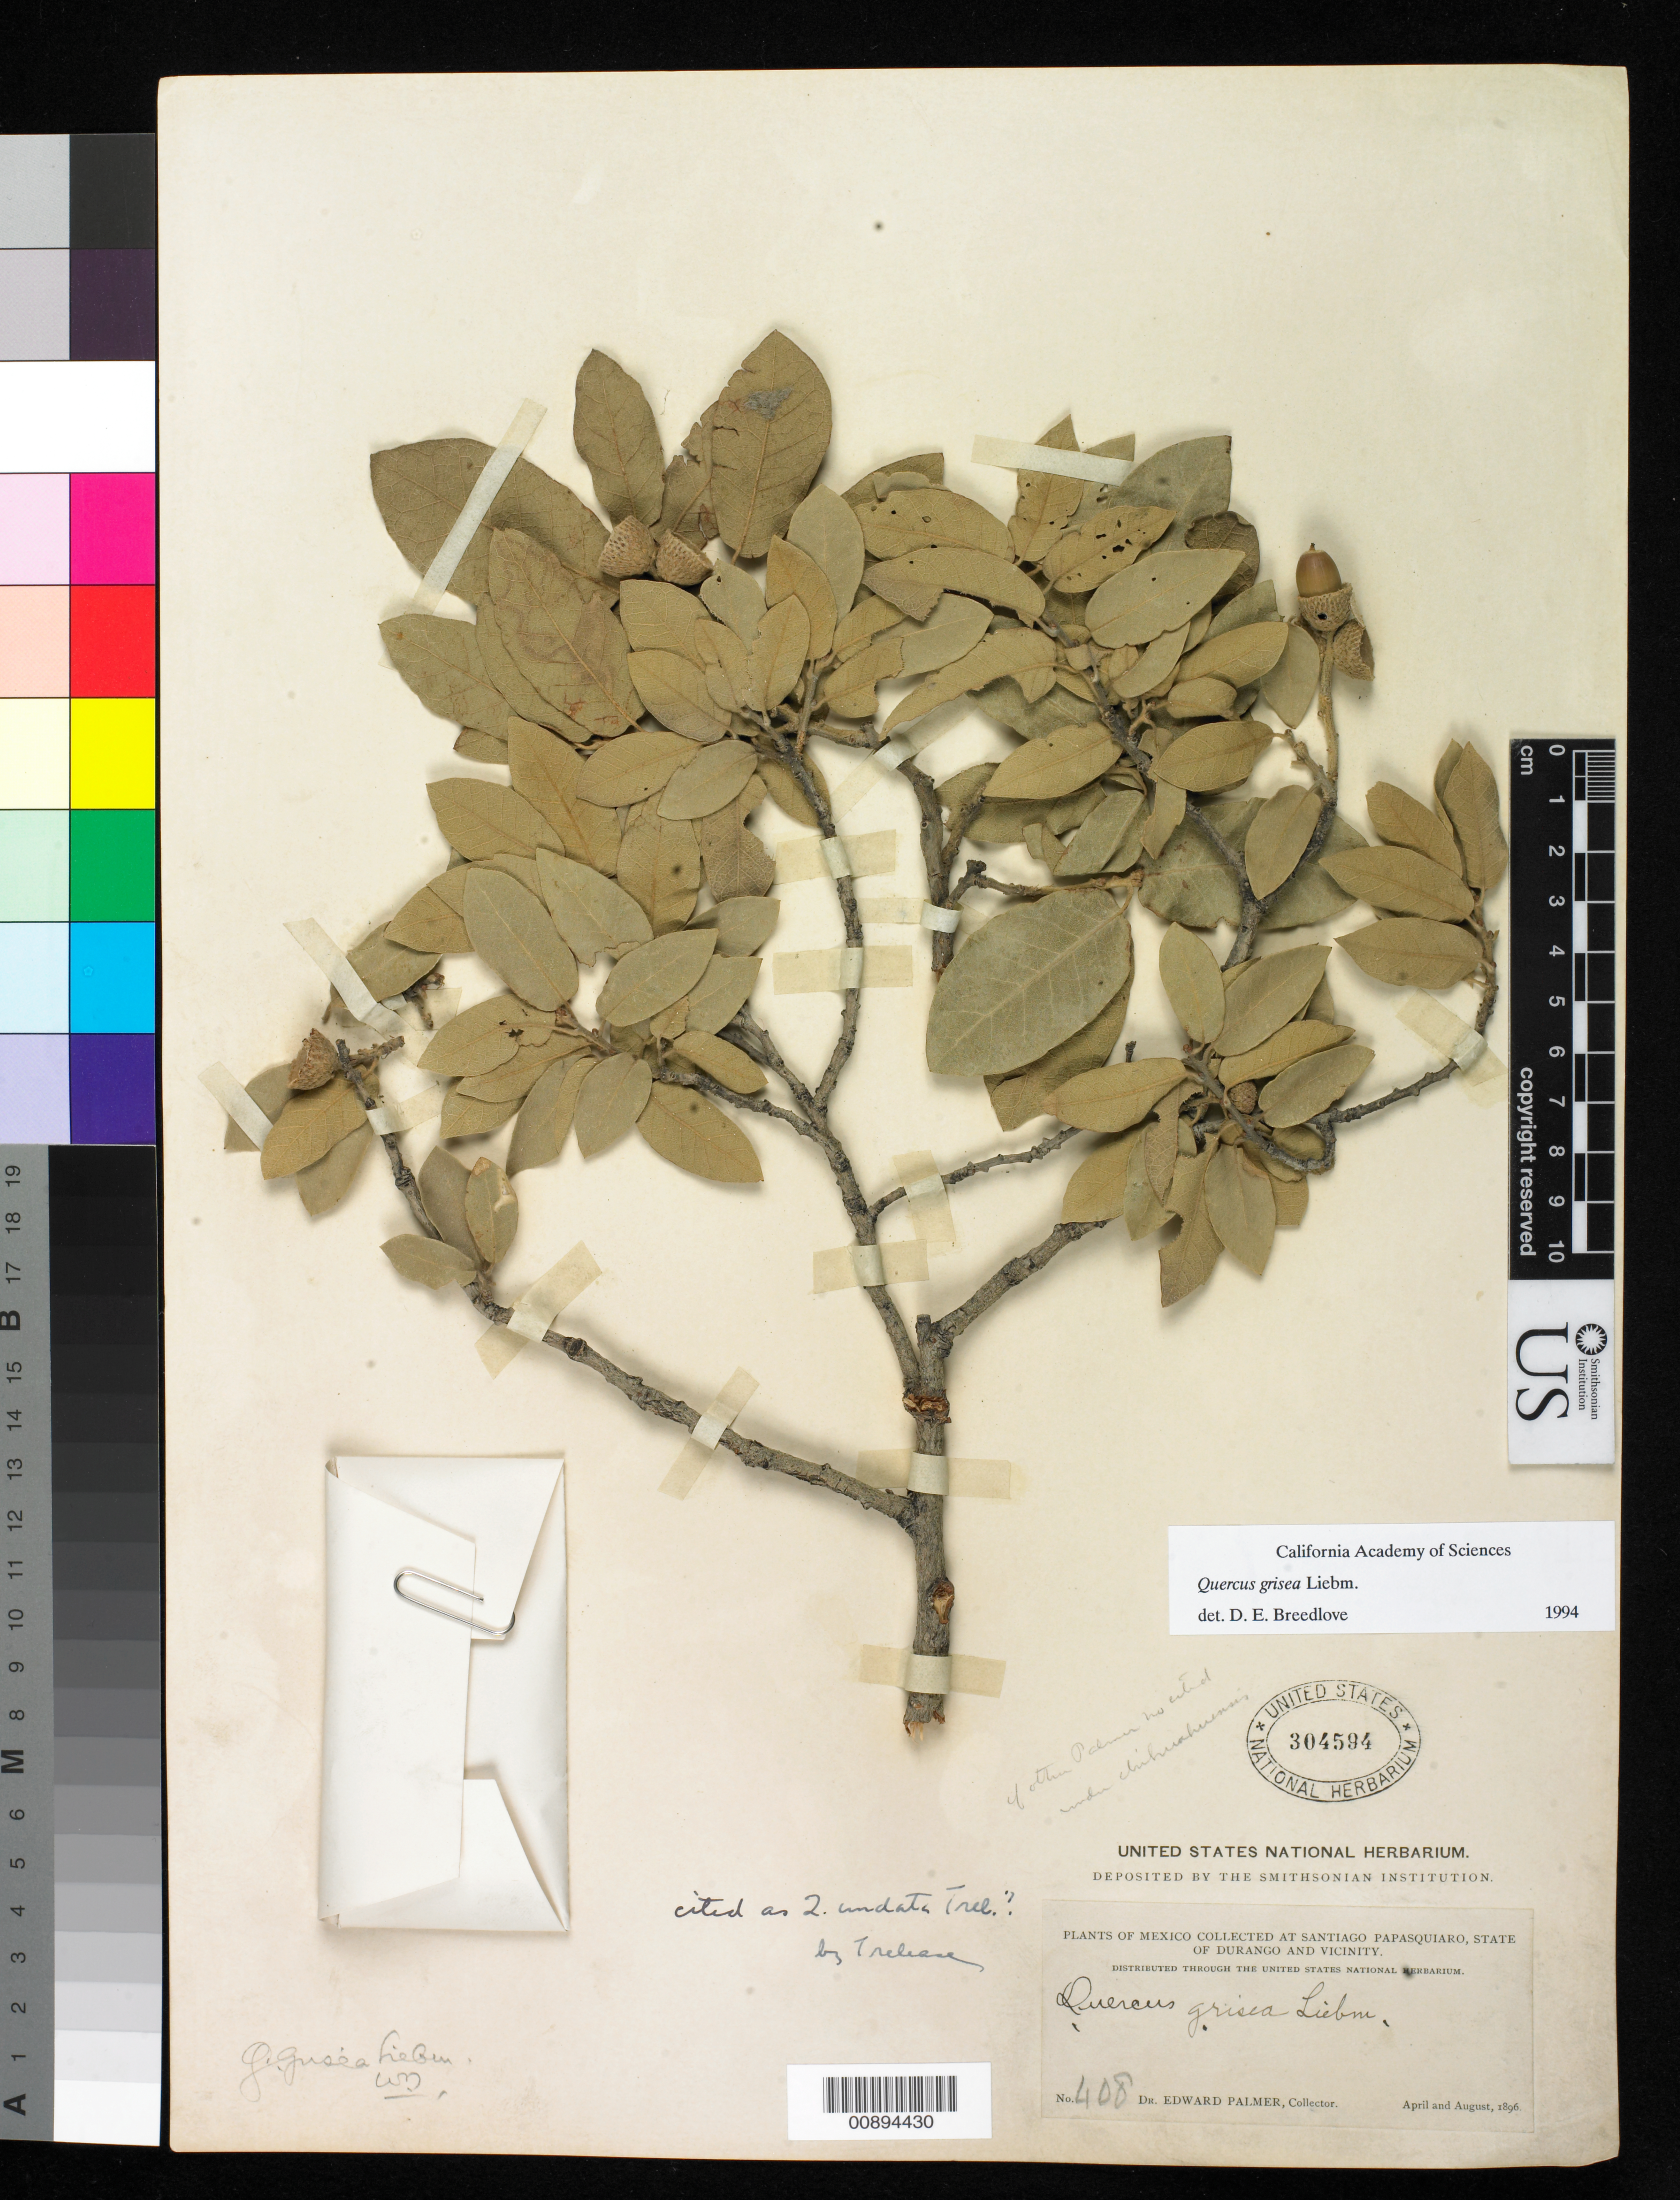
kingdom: Plantae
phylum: Tracheophyta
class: Magnoliopsida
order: Fagales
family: Fagaceae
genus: Quercus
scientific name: Quercus grisea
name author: Liebm.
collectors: E. Palmer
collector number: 408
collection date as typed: Apr 1896 to -- Nov 1896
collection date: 1896-04/1896-11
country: Mexico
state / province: Durango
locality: Santiago Papasquiaro, Durango and vicinity.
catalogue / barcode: US 304594